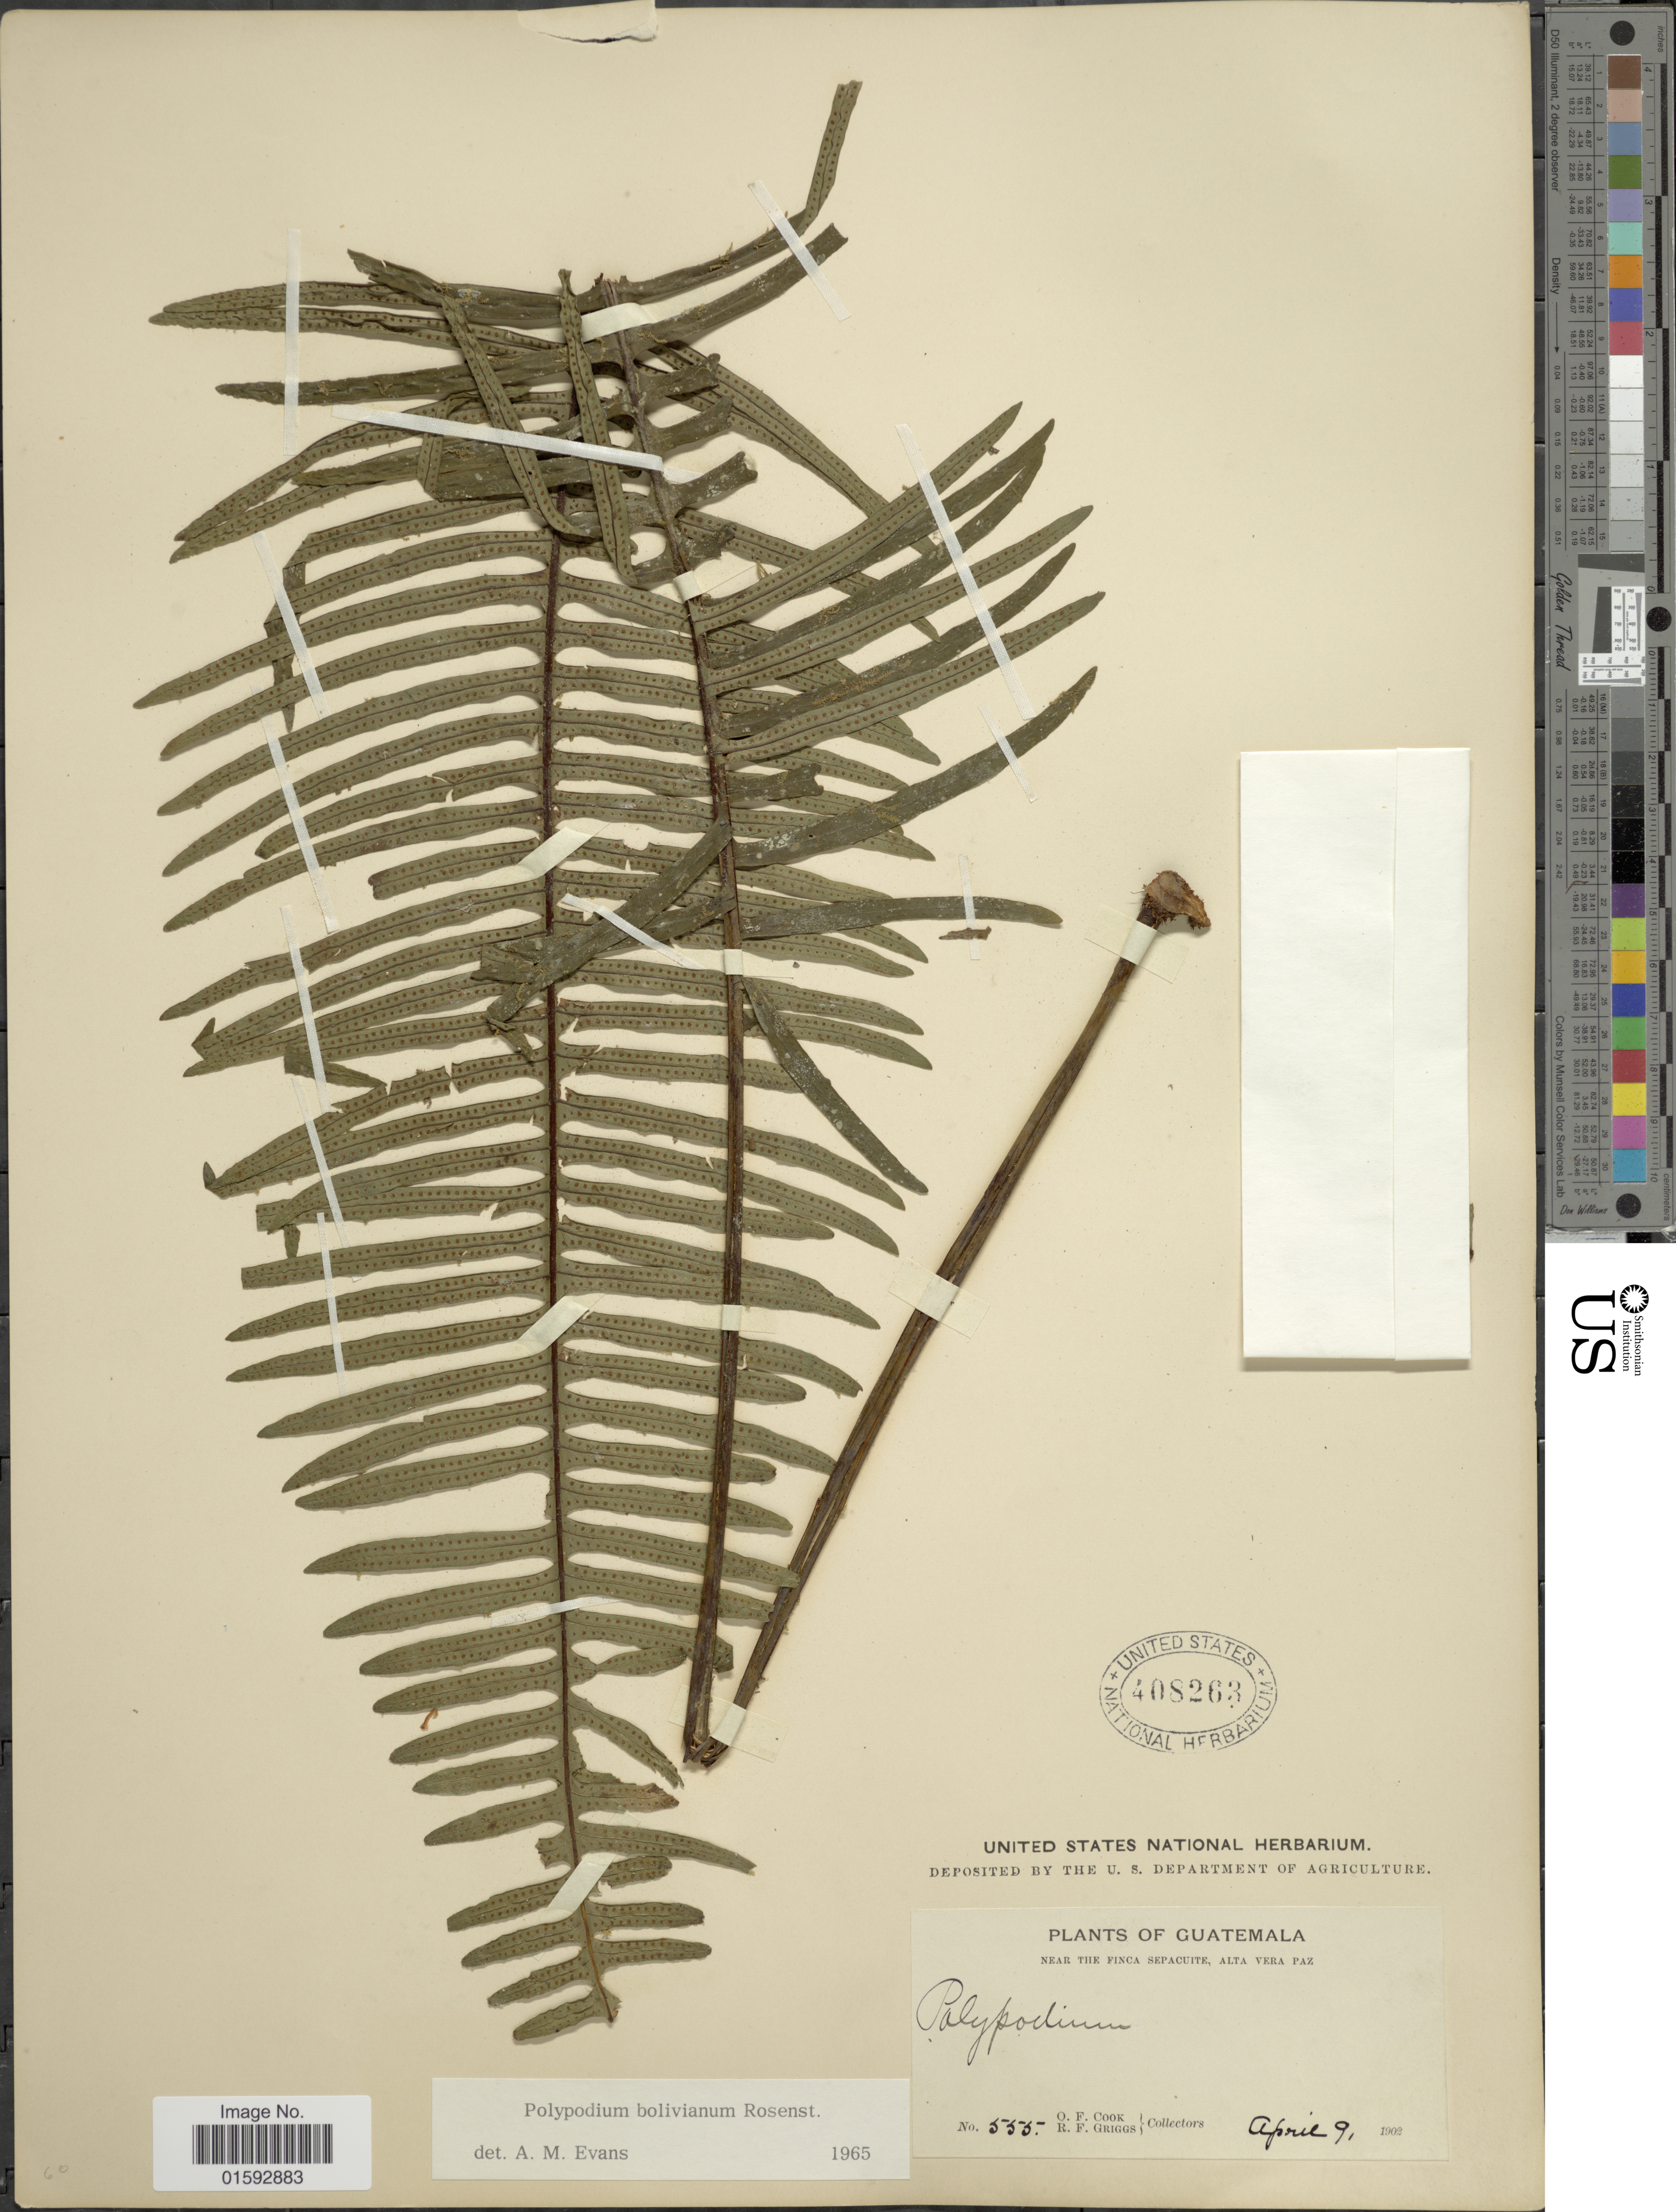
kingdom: Plantae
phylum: Tracheophyta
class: Polypodiopsida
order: Polypodiales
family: Polypodiaceae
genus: Pecluma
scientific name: Pecluma divaricata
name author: (E. Fourn.) Mickel & Beitel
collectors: O. F. Cook & R. F. Griggs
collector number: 555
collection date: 1902-04-09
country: Guatemala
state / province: Alta Verapaz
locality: Near the Fina Cepacuite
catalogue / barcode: US 408263